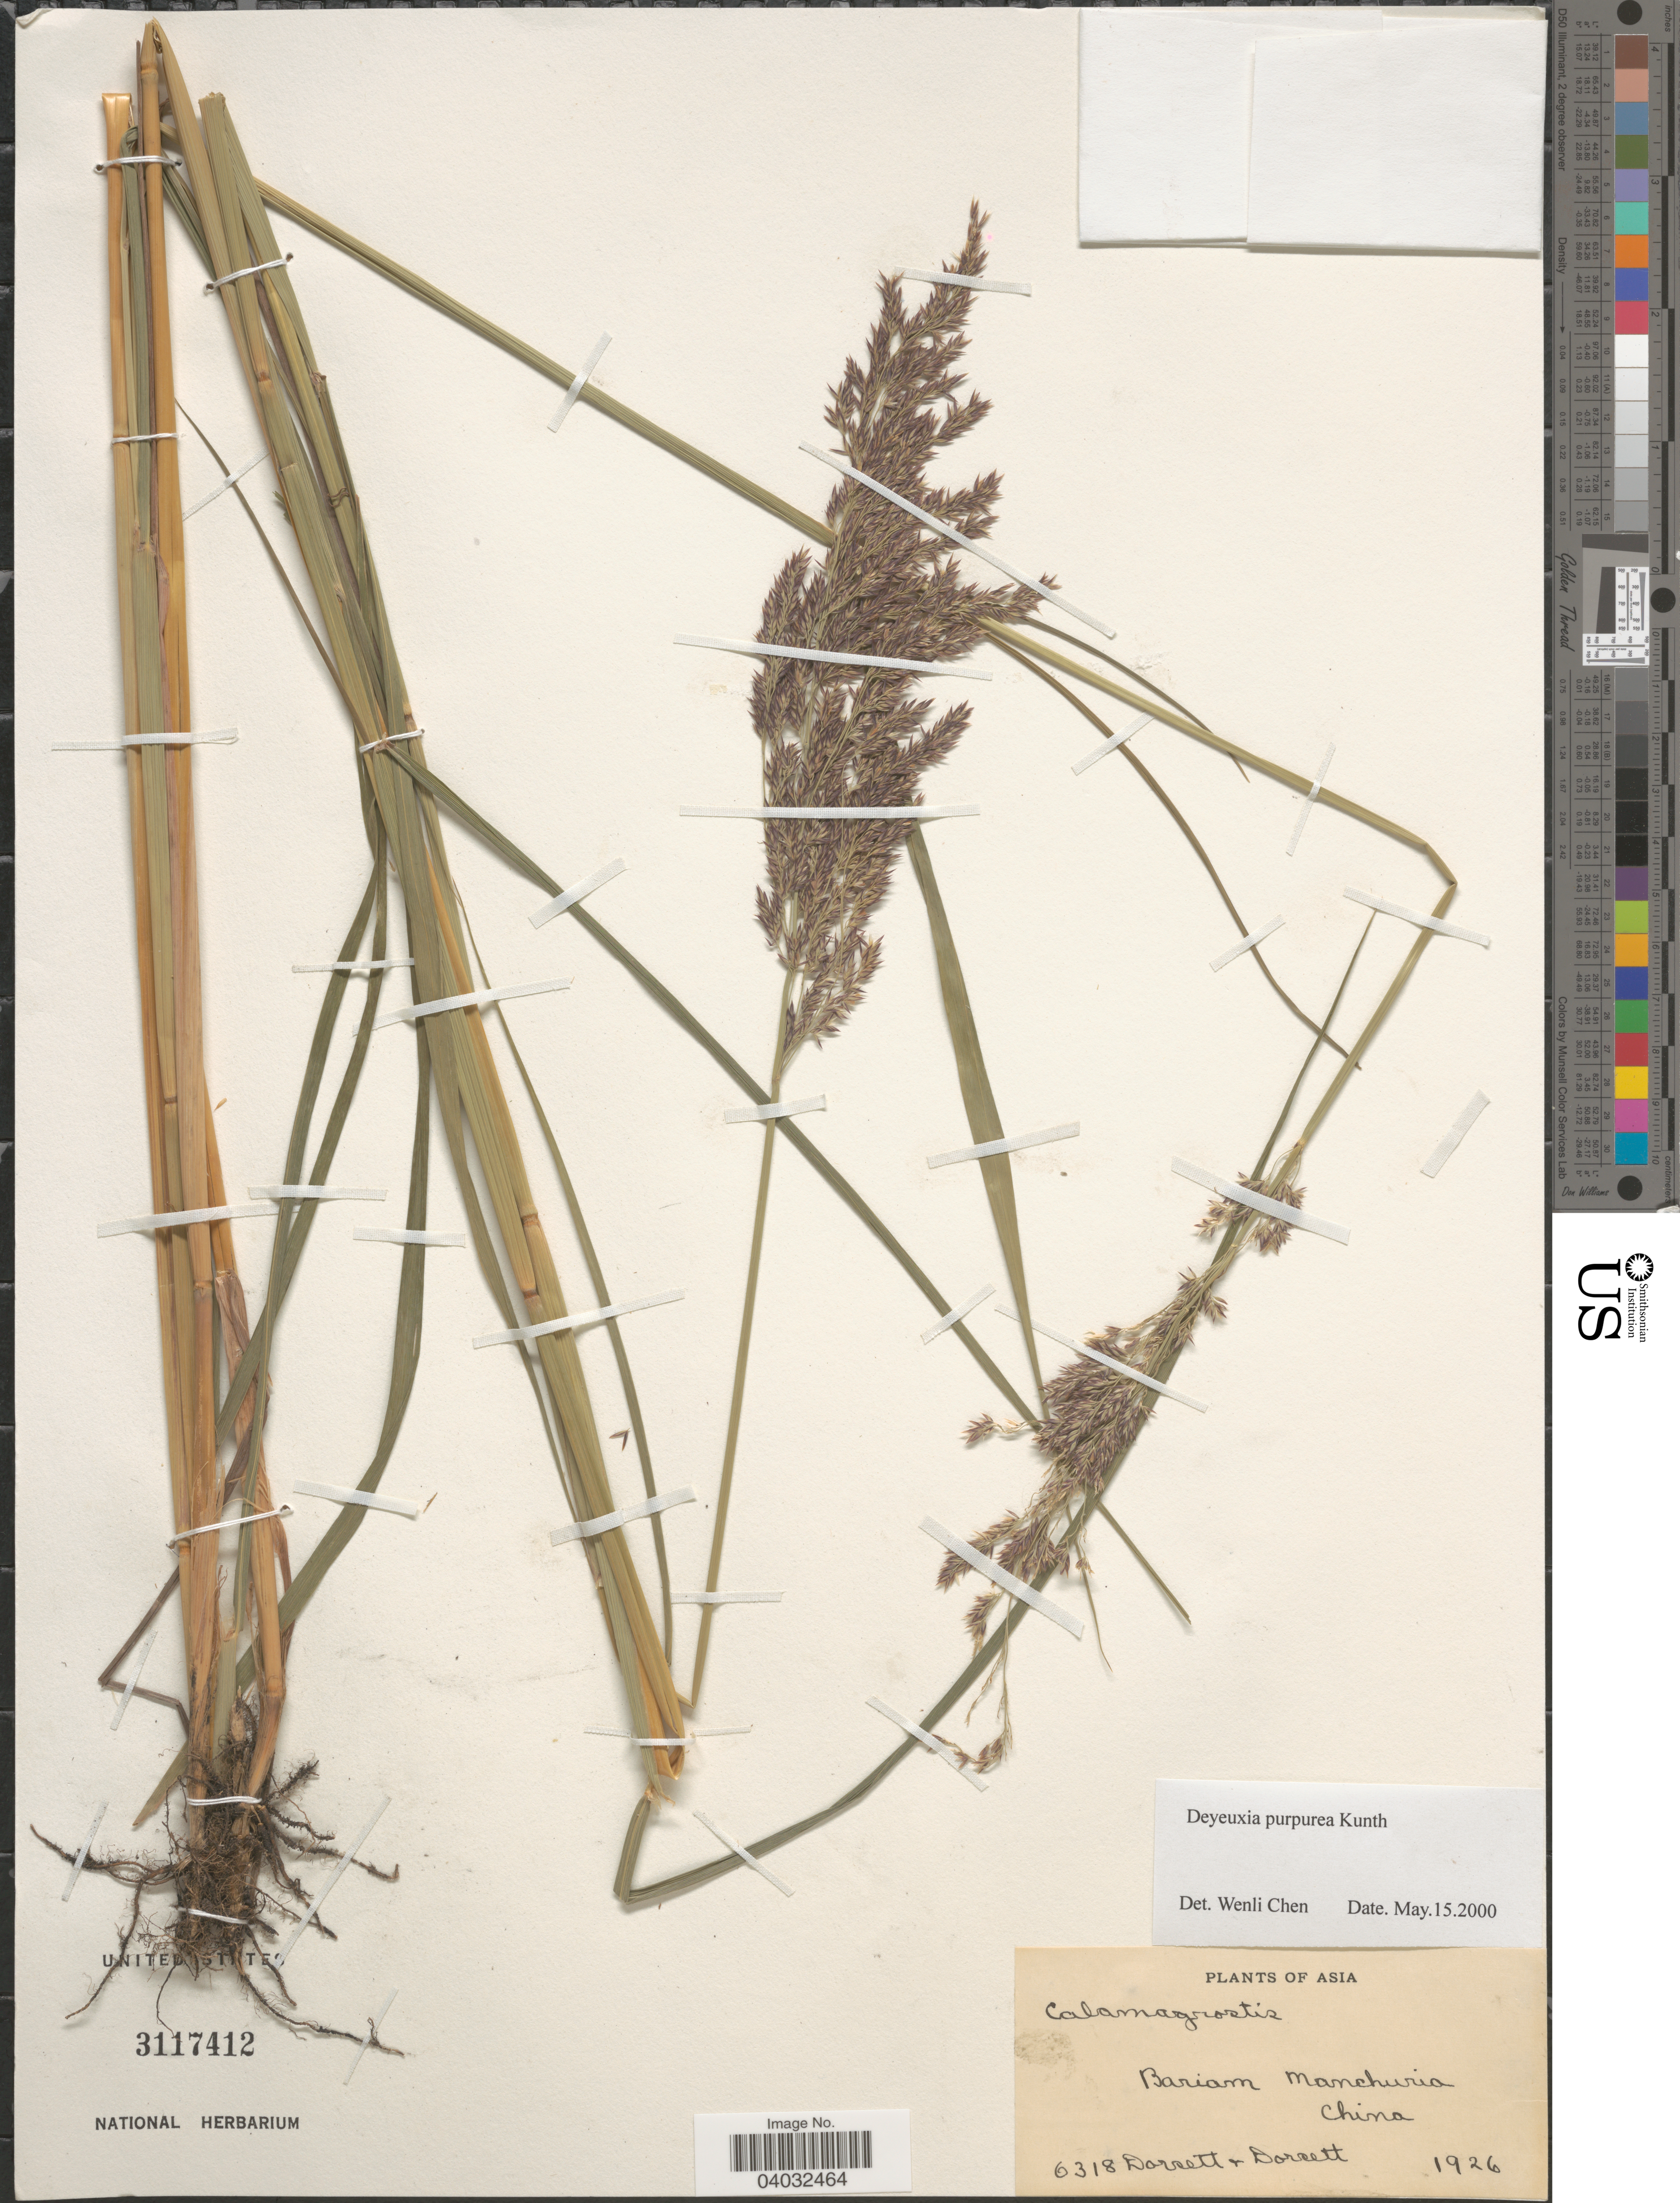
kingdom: Plantae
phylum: Tracheophyta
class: Liliopsida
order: Poales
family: Poaceae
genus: Calamagrostis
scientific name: Calamagrostis purpurea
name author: (Trin.) Trin.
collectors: -- Dorsett & -- Dorsett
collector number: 6318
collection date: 1926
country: China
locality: Bariam Manchuria.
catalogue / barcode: US 3117412